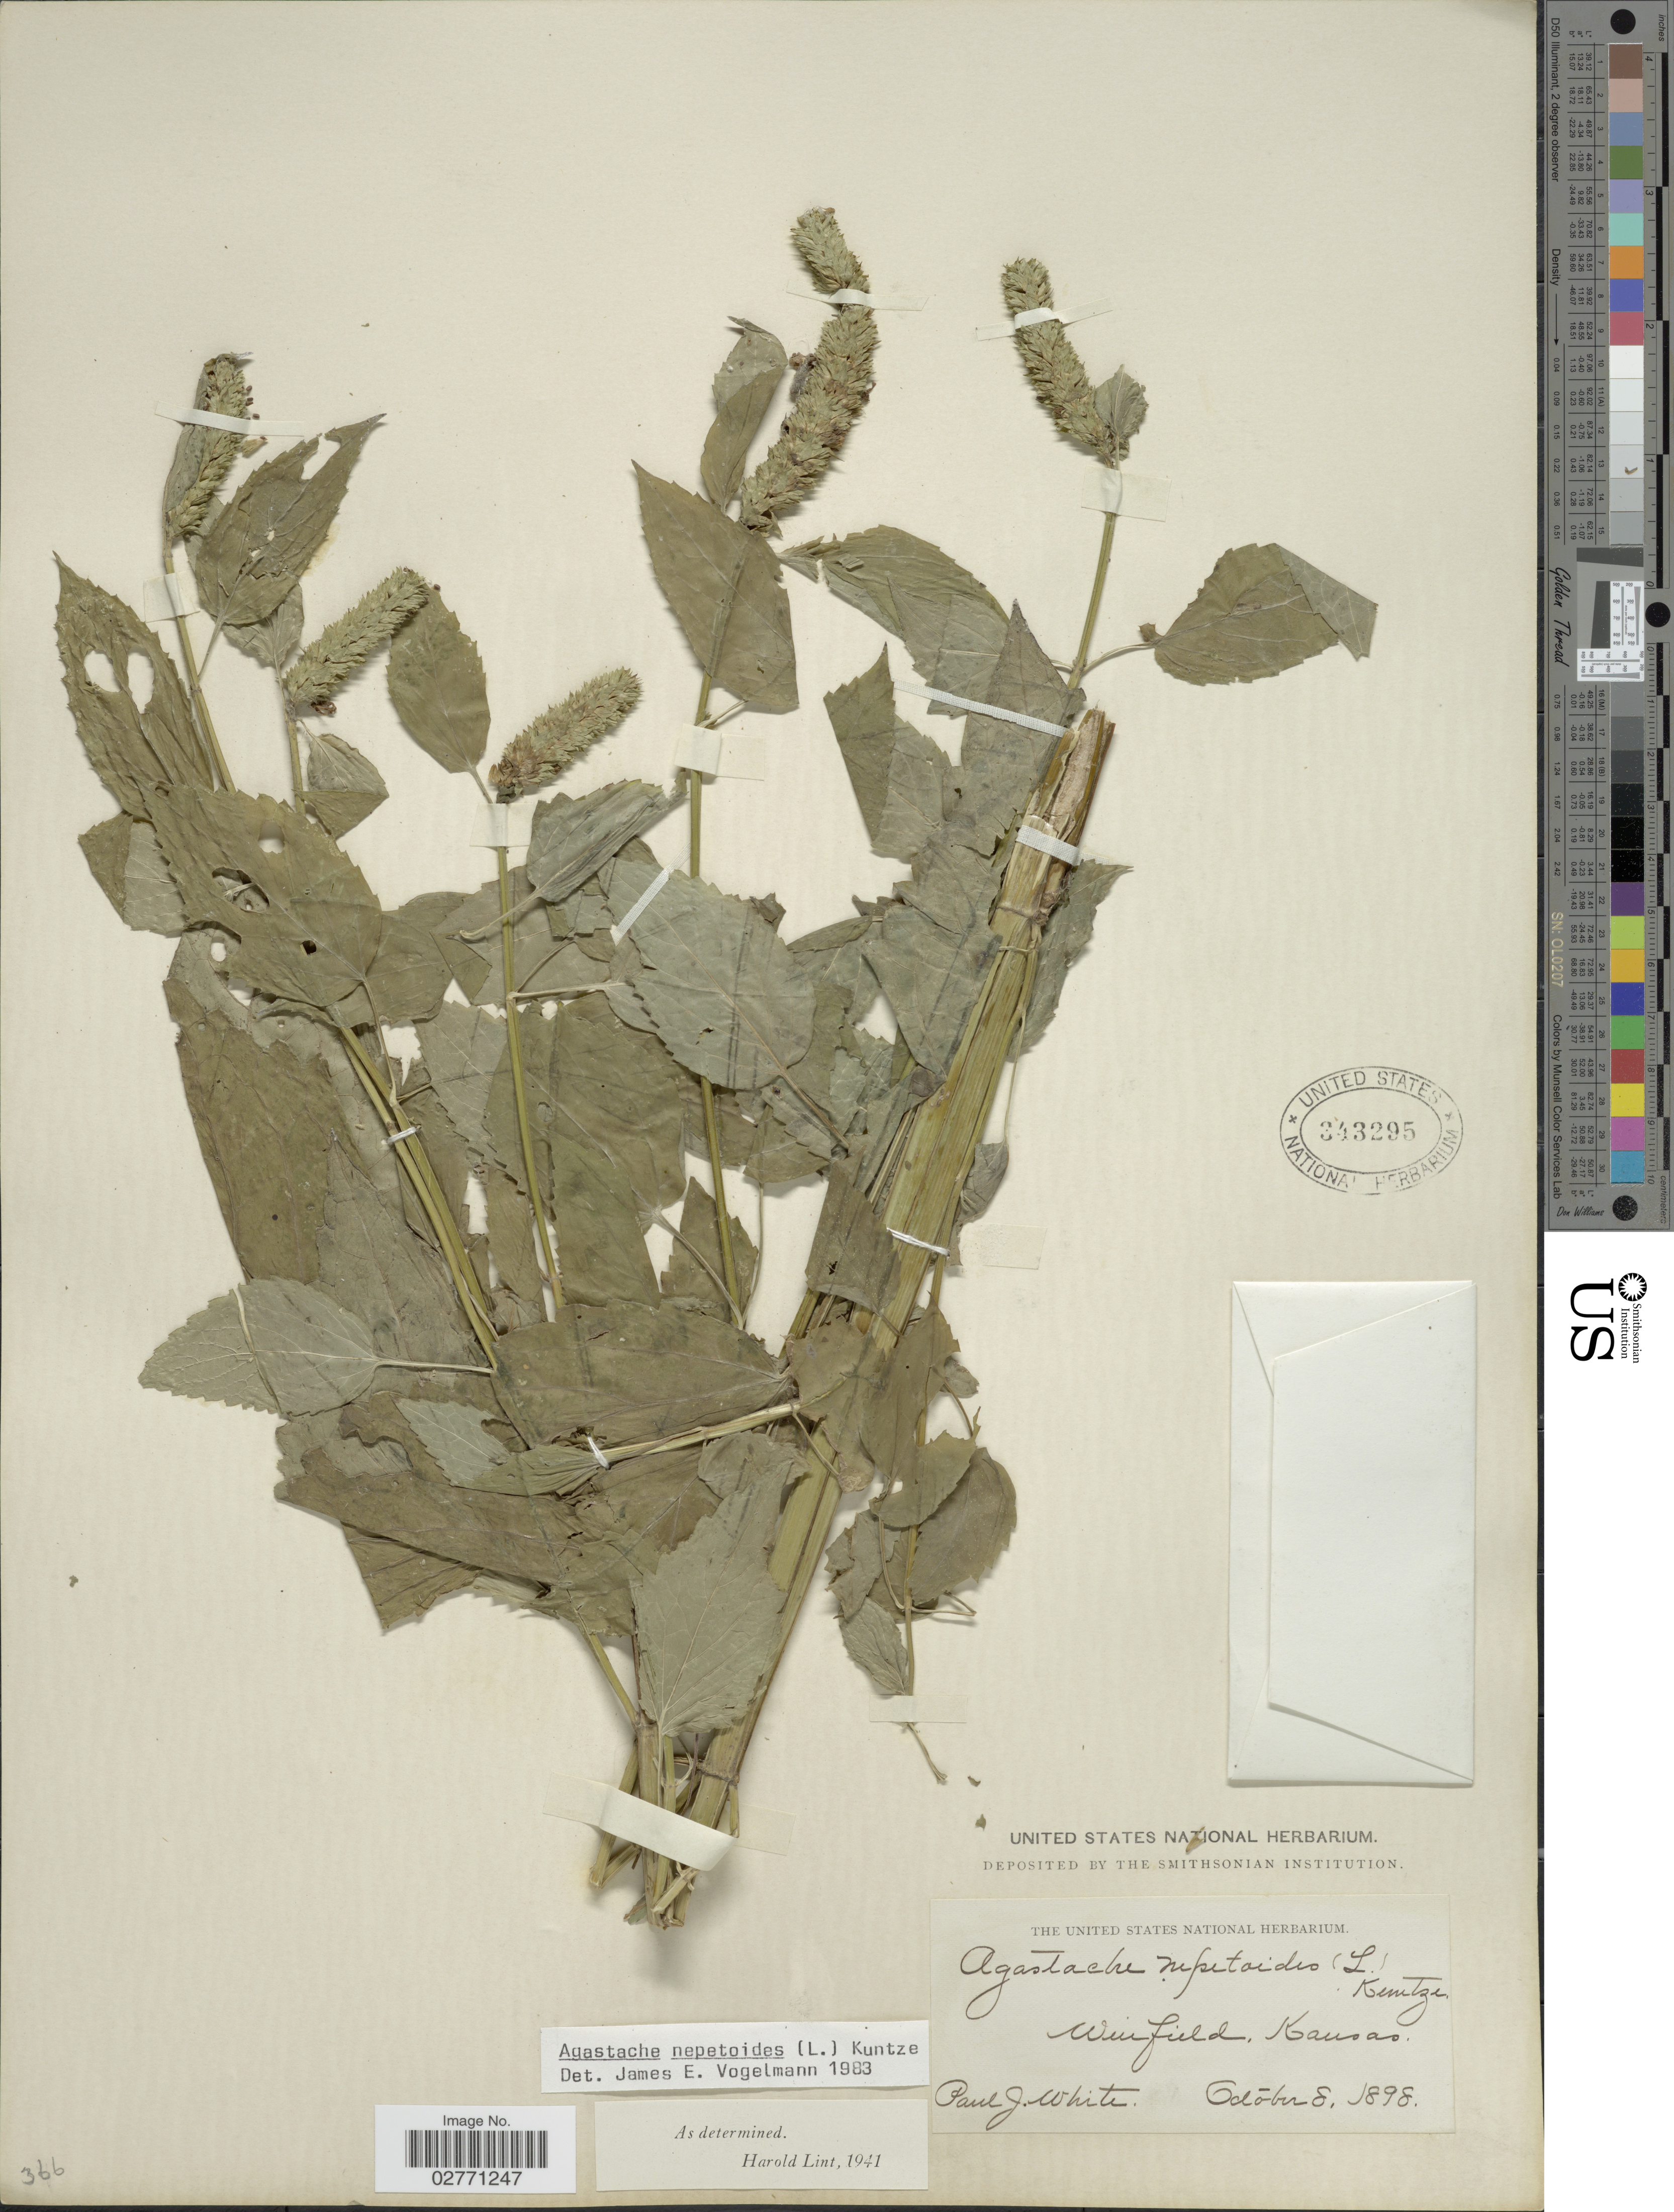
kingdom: Plantae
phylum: Tracheophyta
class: Magnoliopsida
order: Lamiales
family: Lamiaceae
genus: Agastache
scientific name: Agastache nepetoides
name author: (L.) Kuntze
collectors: P. J. White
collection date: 1898-10-08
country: United States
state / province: Kansas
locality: Winfield, Kansas.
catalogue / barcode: US 343295